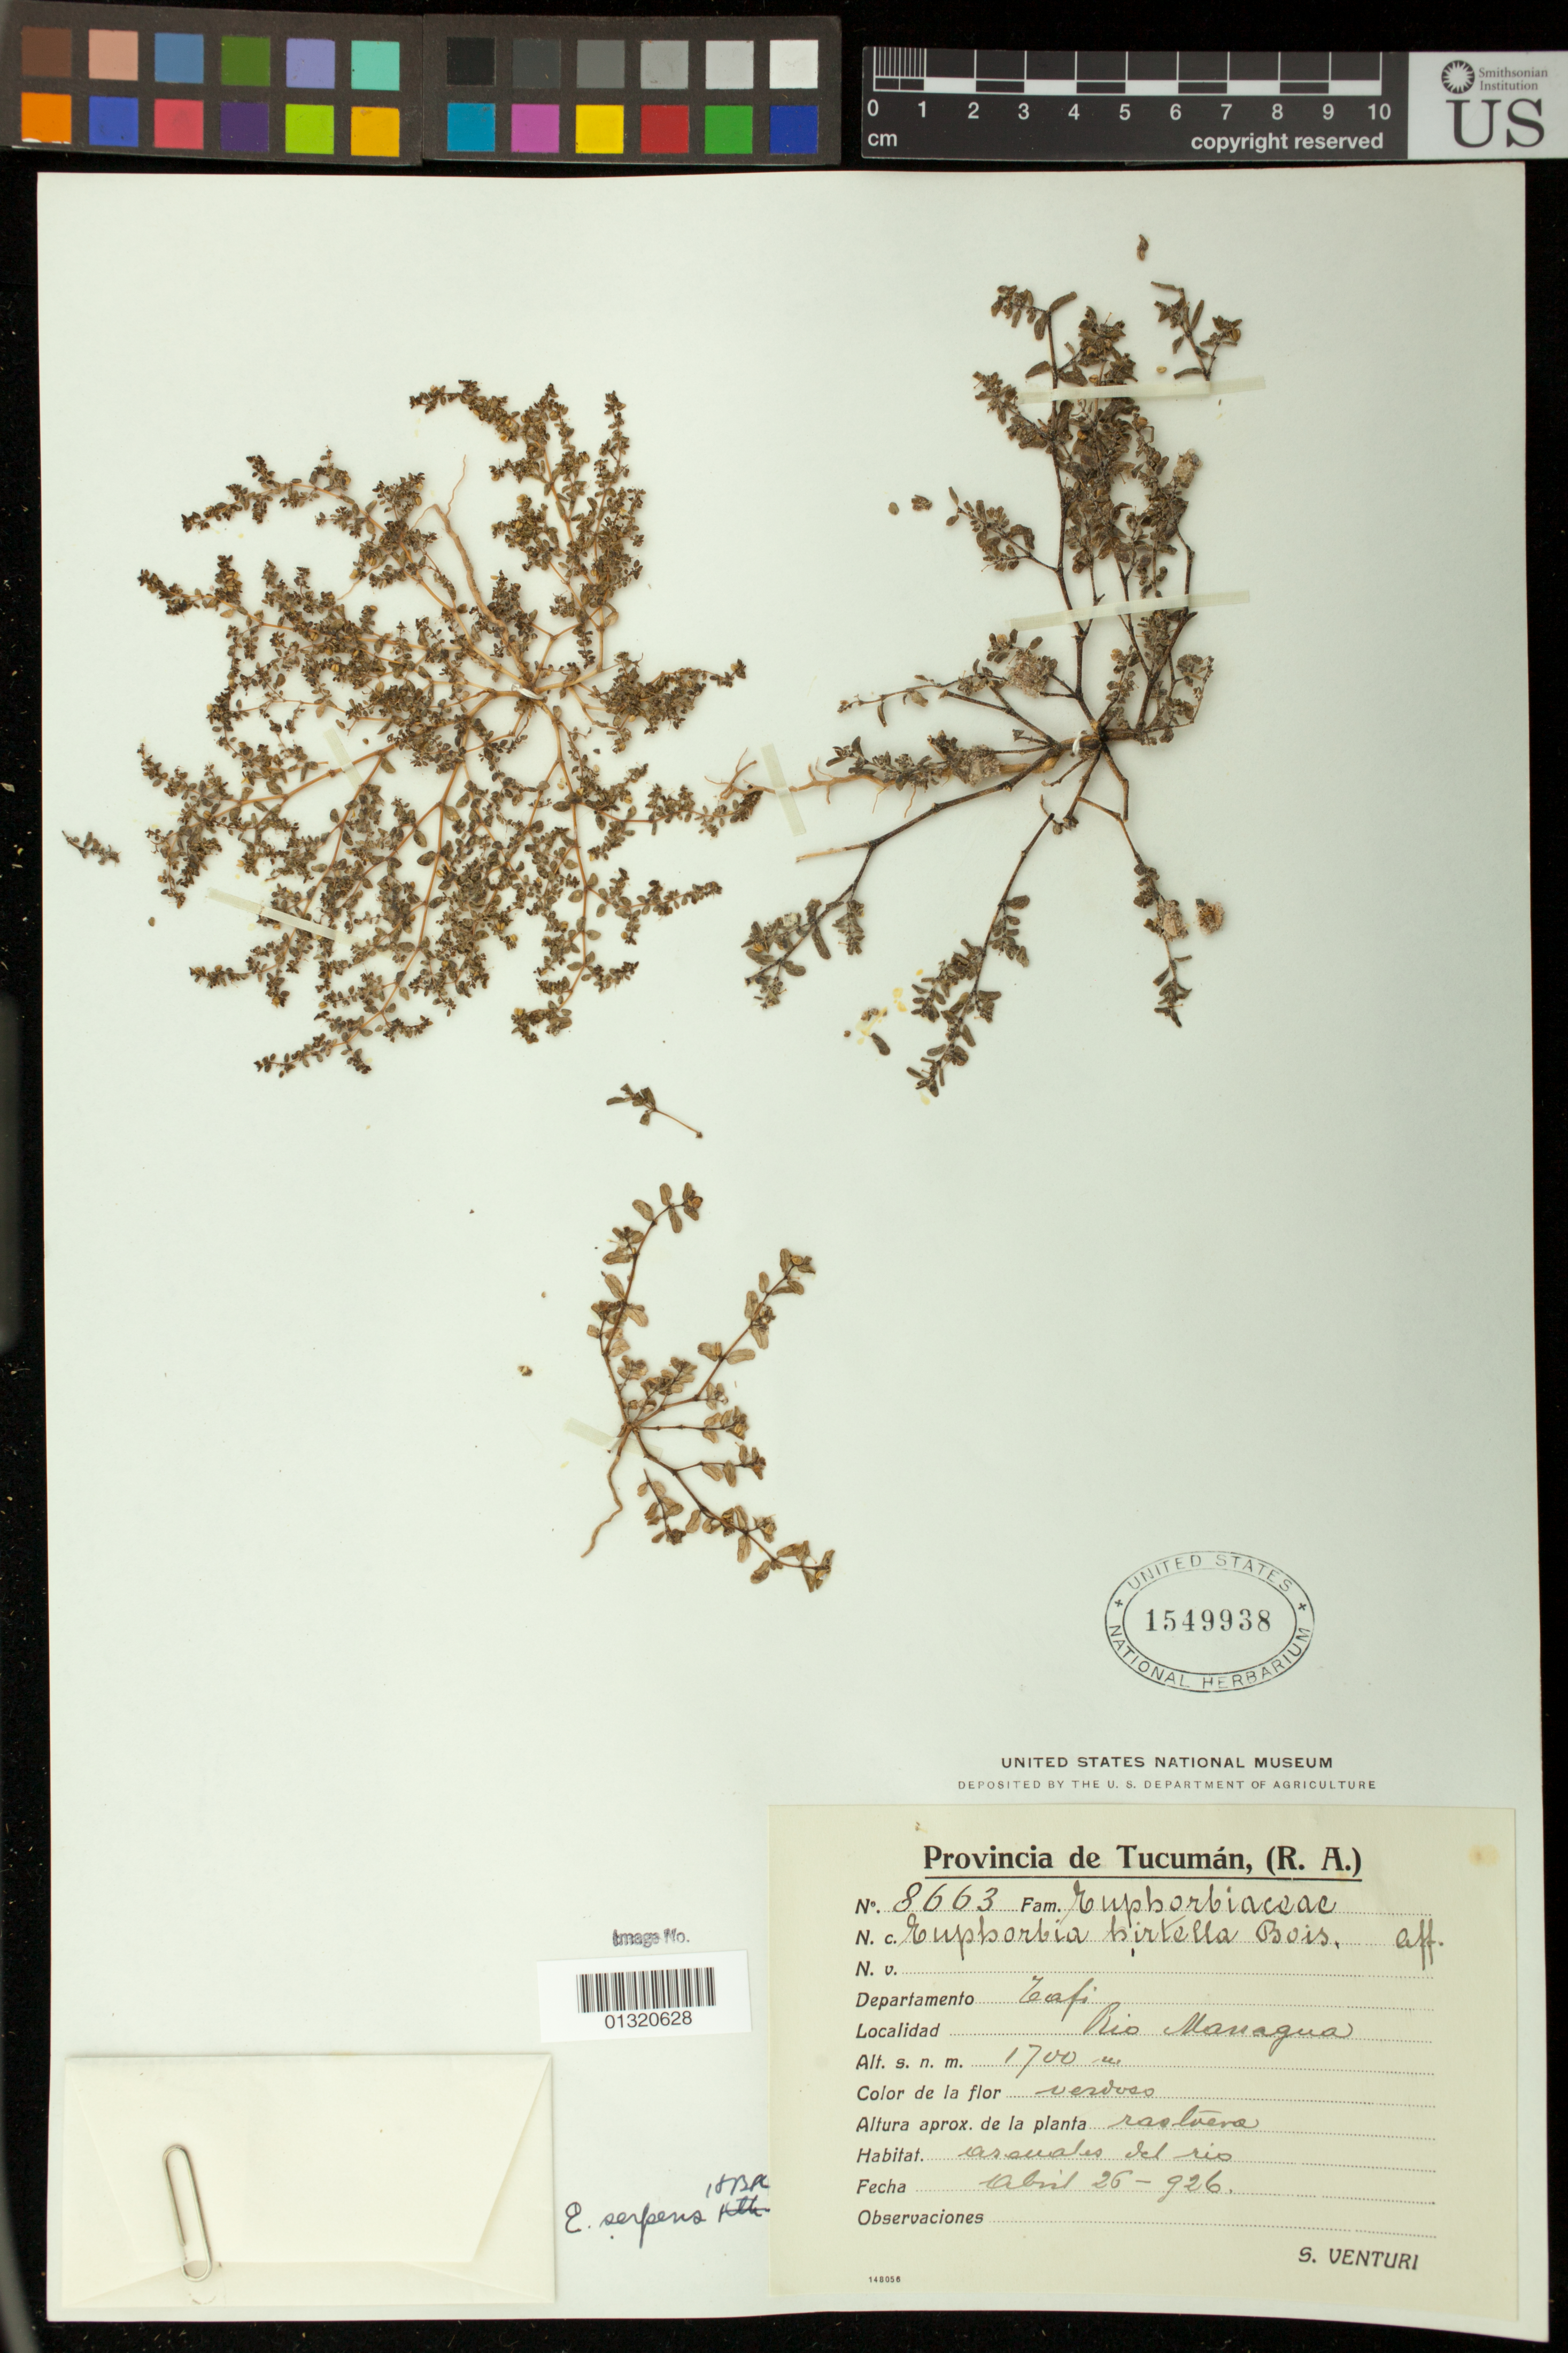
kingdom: Plantae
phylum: Tracheophyta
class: Magnoliopsida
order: Malpighiales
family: Euphorbiaceae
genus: Euphorbia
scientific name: Euphorbia serpens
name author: Kunth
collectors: S. Venturi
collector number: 8663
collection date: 1926-04-26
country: Argentina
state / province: Tucuman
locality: Tafi [Tafi del Valle]; Rio Managua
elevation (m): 1700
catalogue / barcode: US 1549938